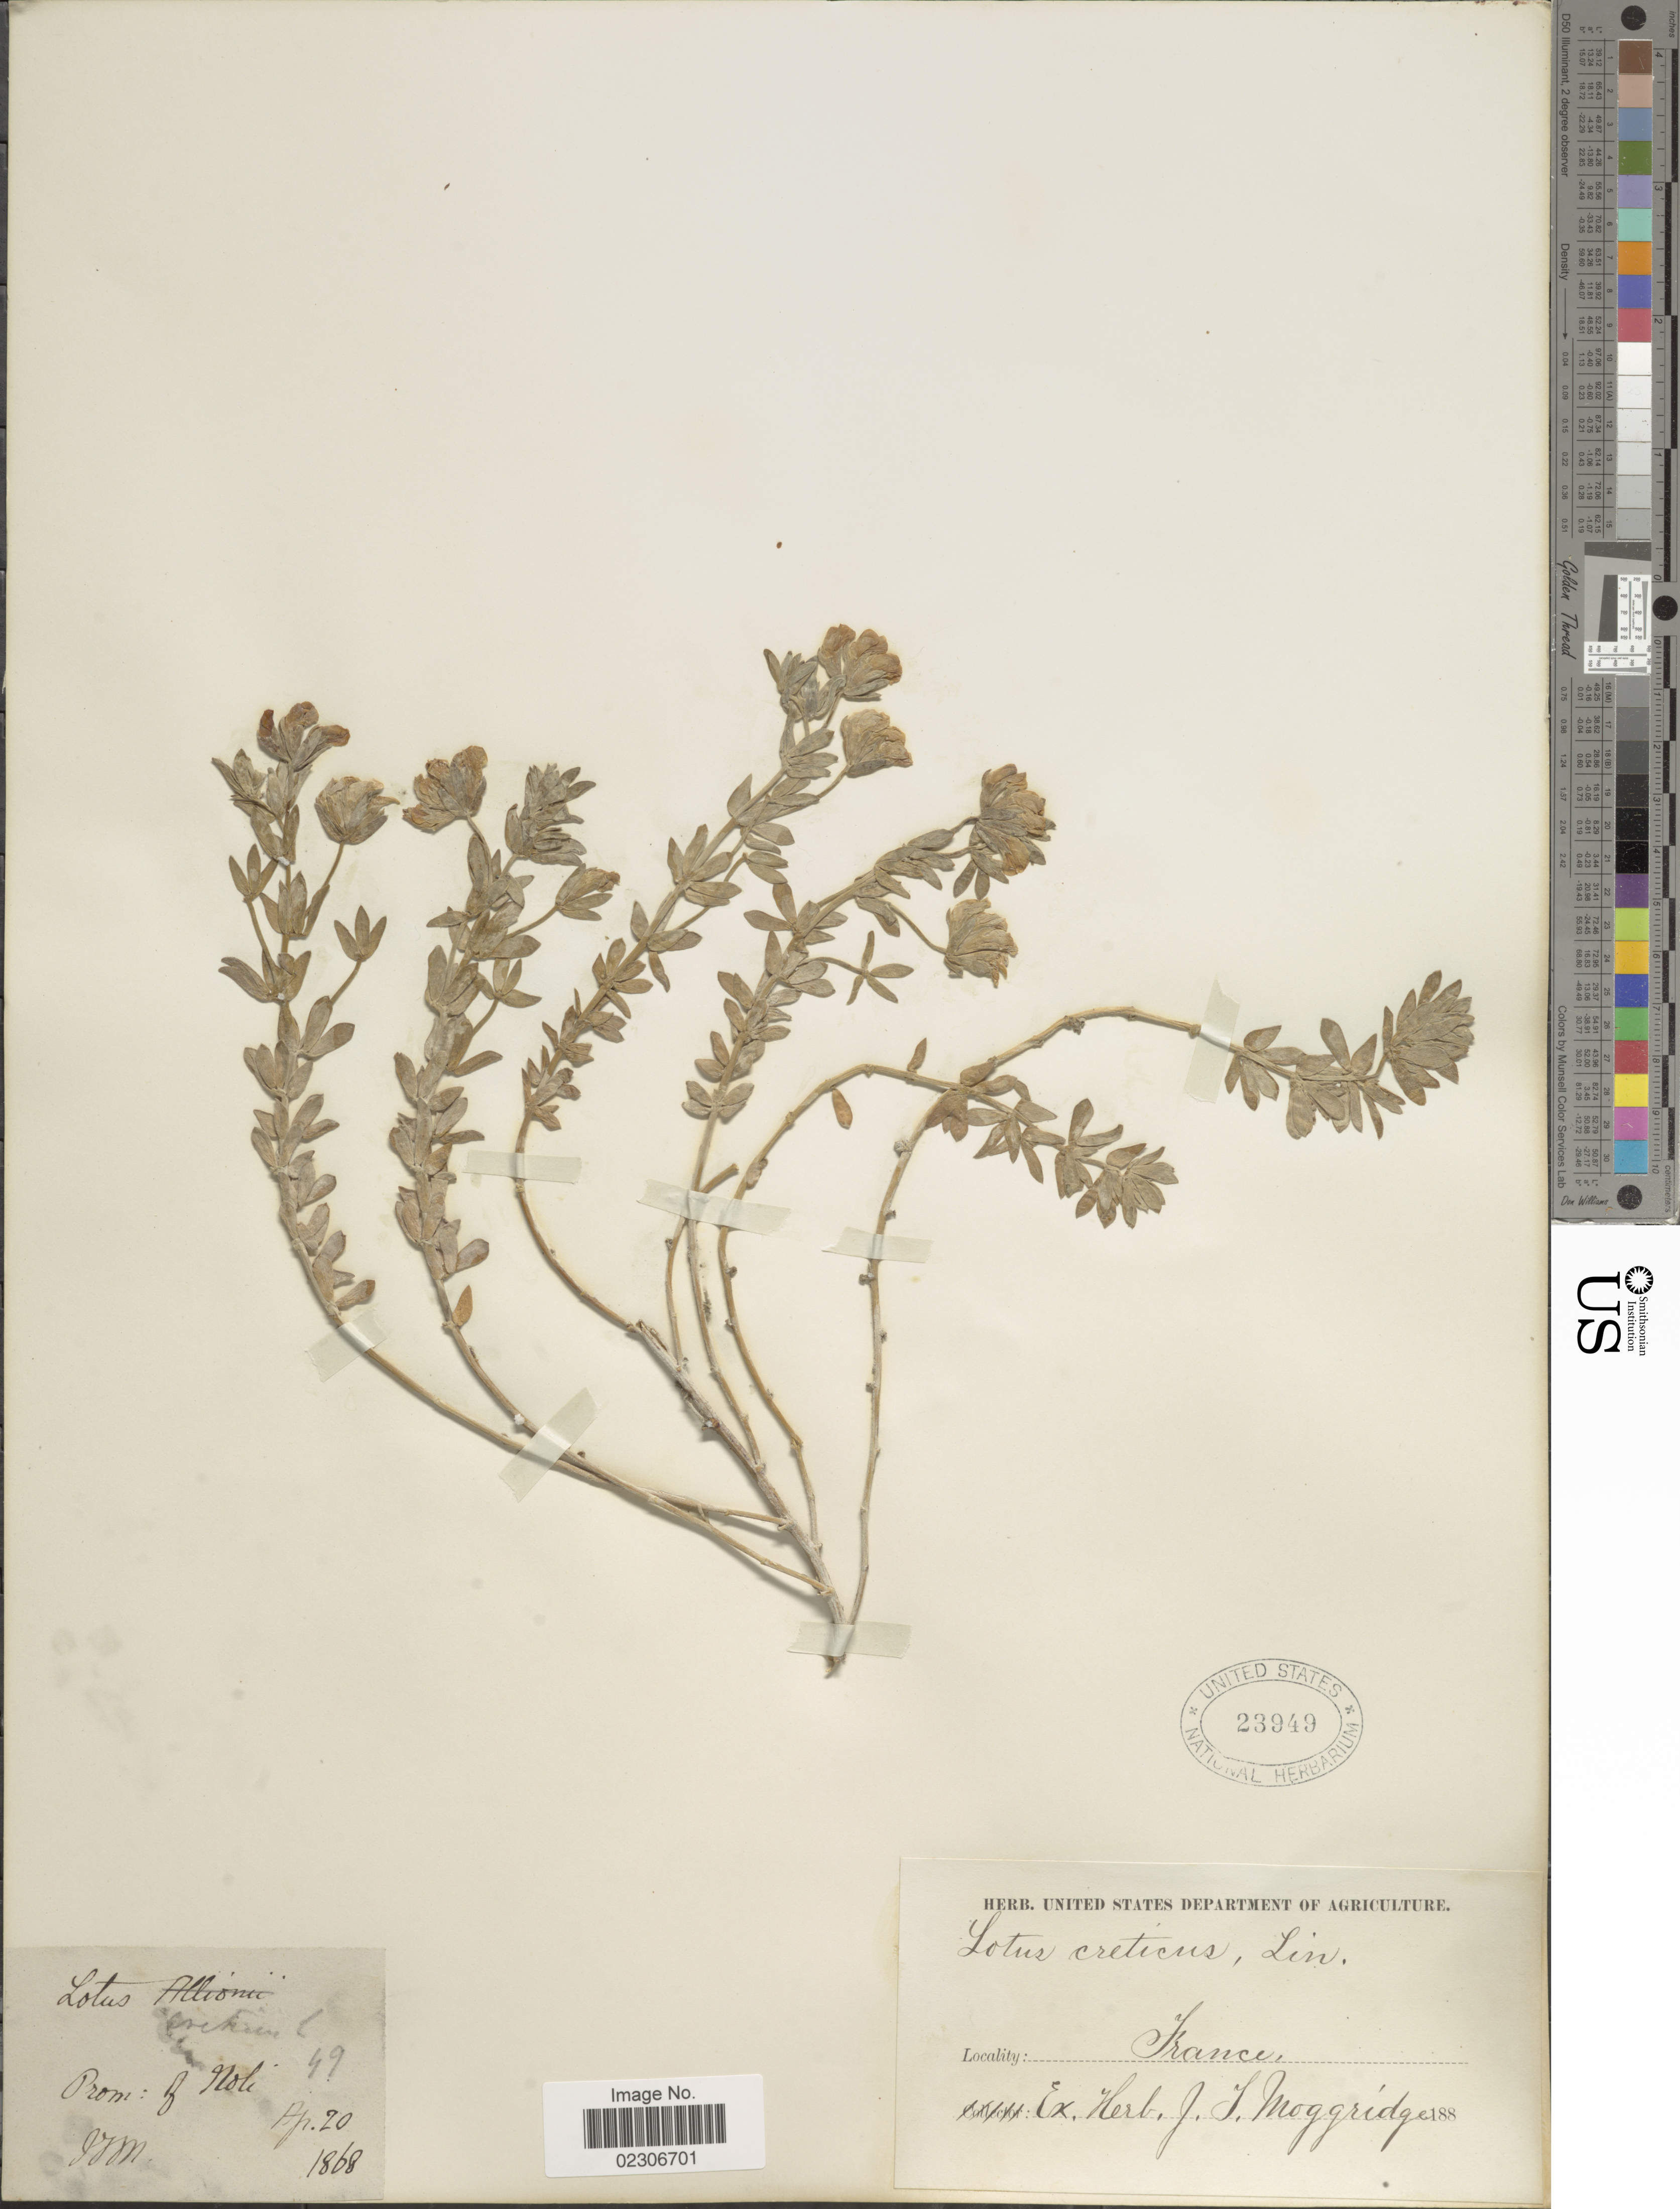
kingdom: Plantae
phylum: Tracheophyta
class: Magnoliopsida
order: Fabales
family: Fabaceae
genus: Lotus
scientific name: Lotus creticus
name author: L.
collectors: J. T. Moggridge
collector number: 49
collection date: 1868-04-20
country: France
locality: Prom: of Noli [interpreted]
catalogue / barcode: US 23949